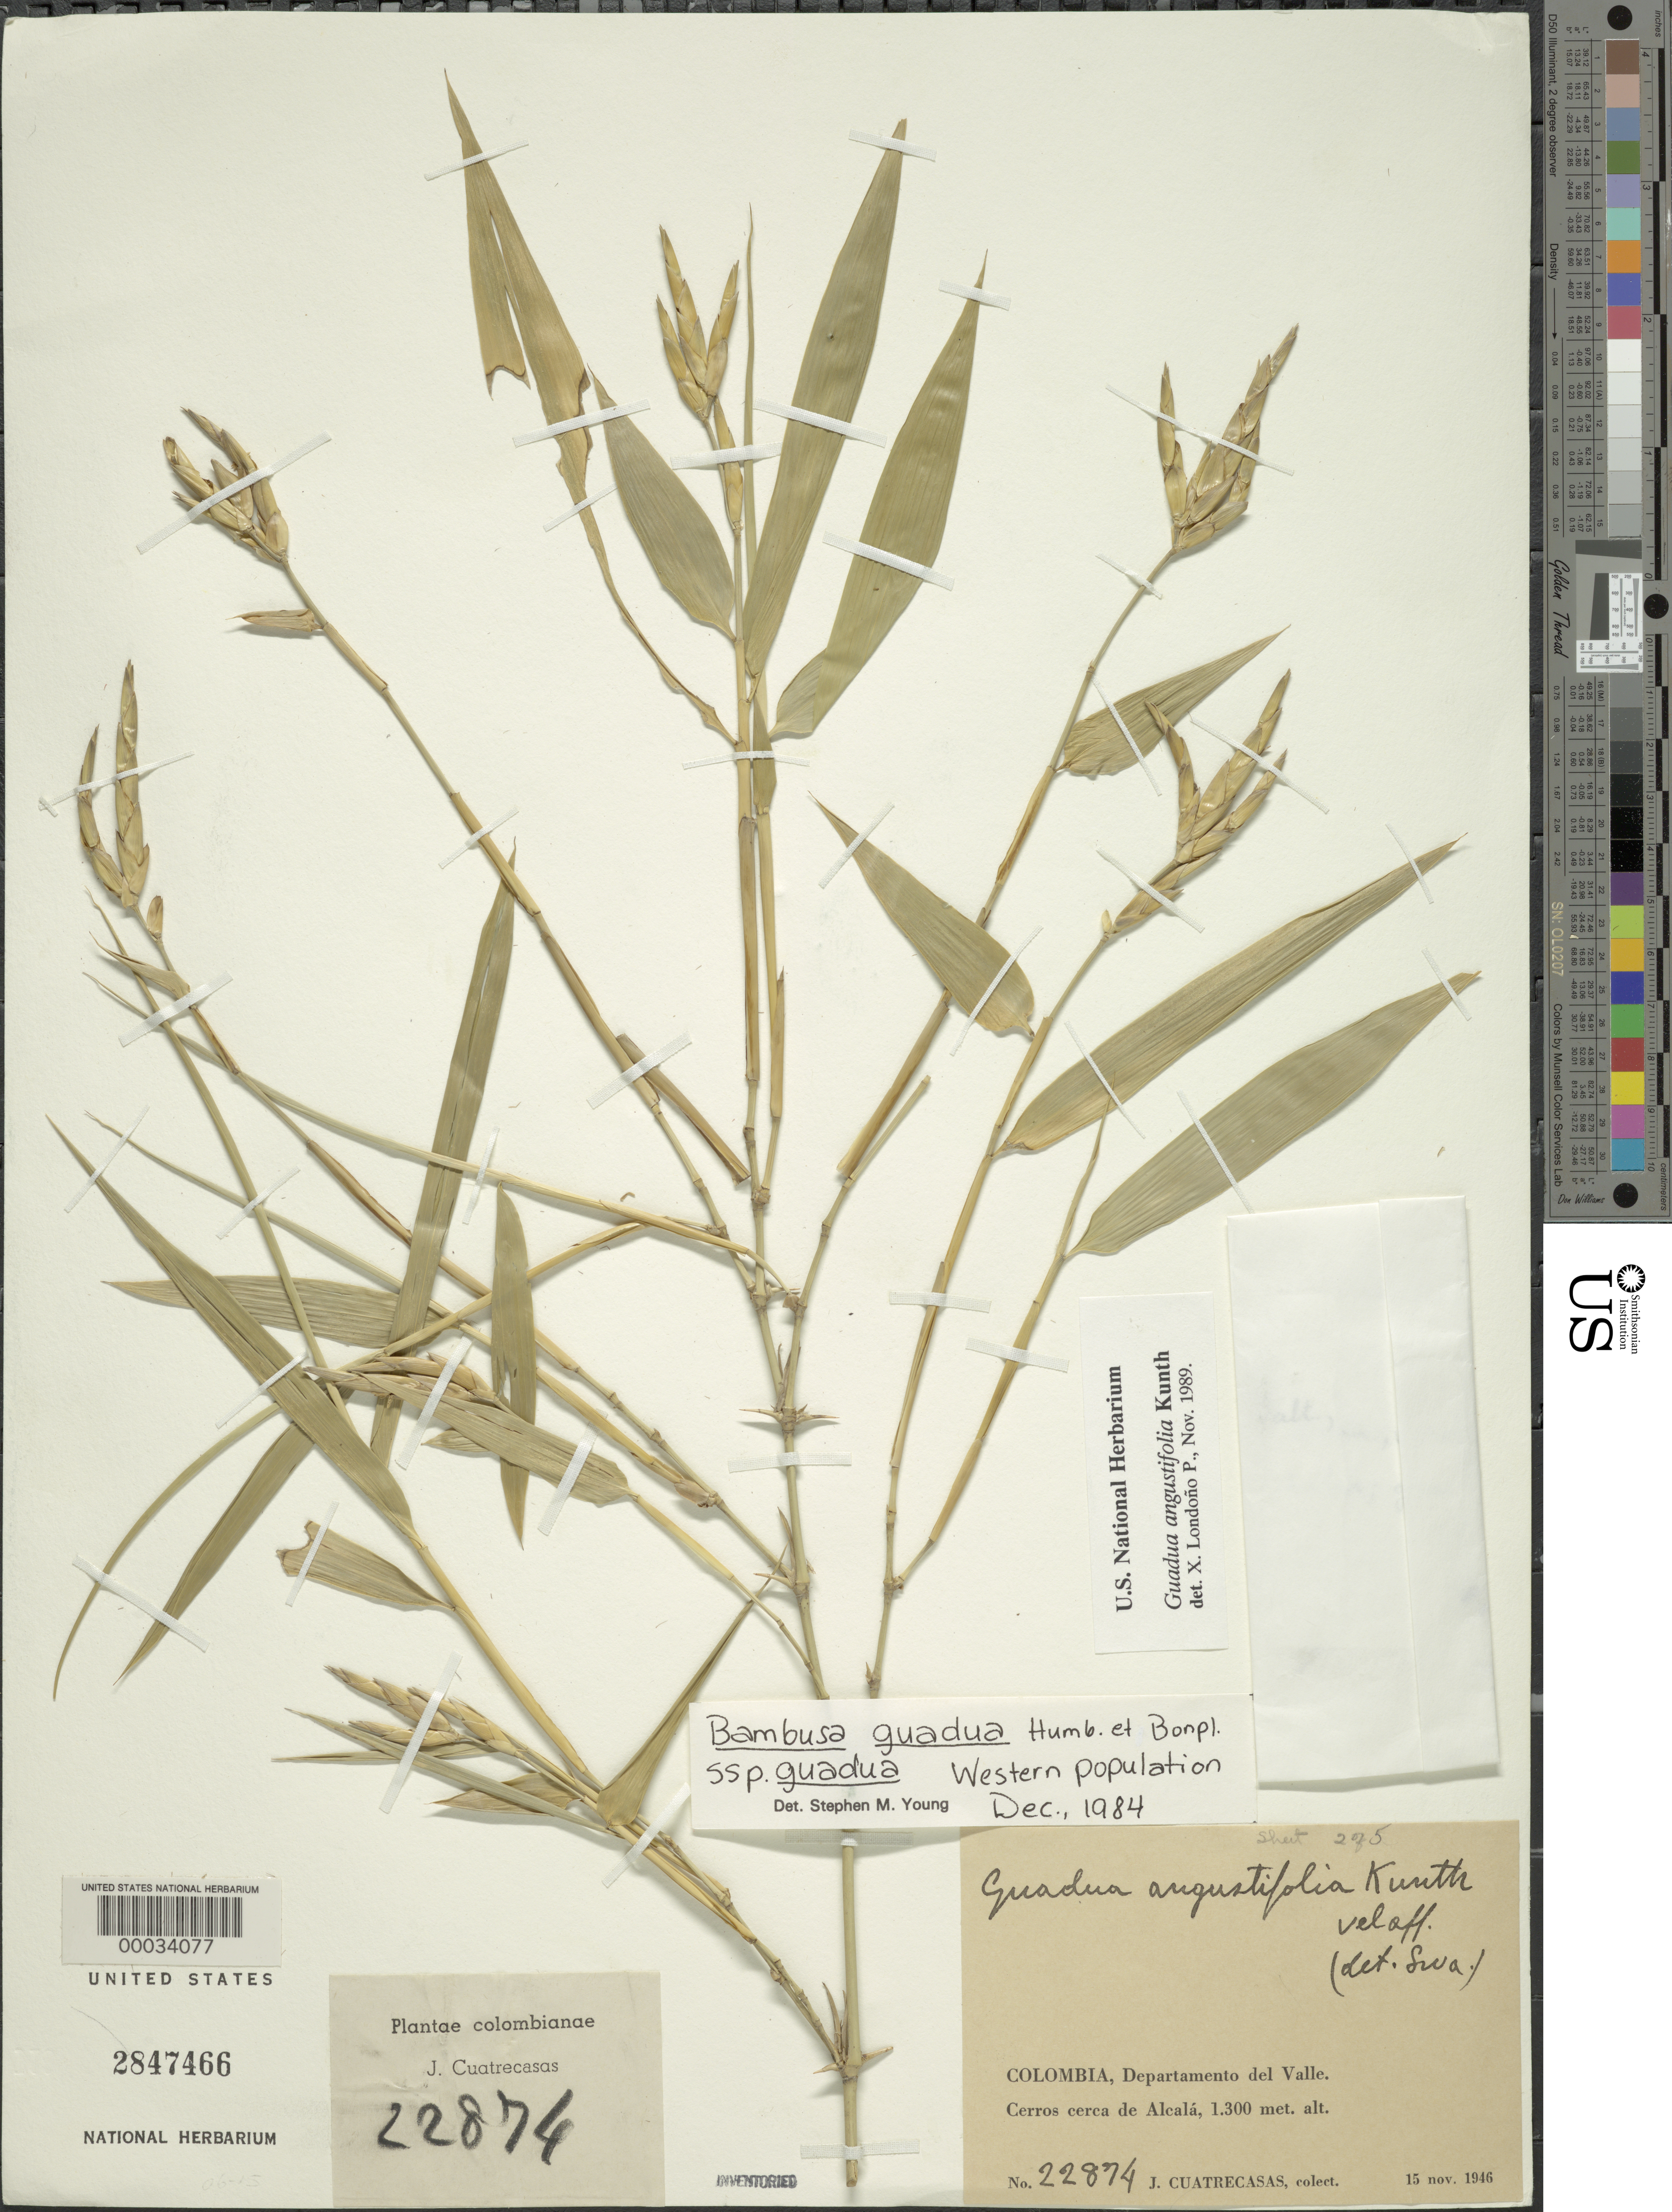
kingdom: Plantae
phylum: Tracheophyta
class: Liliopsida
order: Poales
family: Poaceae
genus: Guadua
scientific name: Guadua angustifolia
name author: Kunth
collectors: J. Cuatrecasas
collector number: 22874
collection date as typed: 15 Nov 1946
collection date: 1946-11-15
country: Colombia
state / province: Valle del Cauca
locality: Alcala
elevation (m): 1300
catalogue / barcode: US 2847466